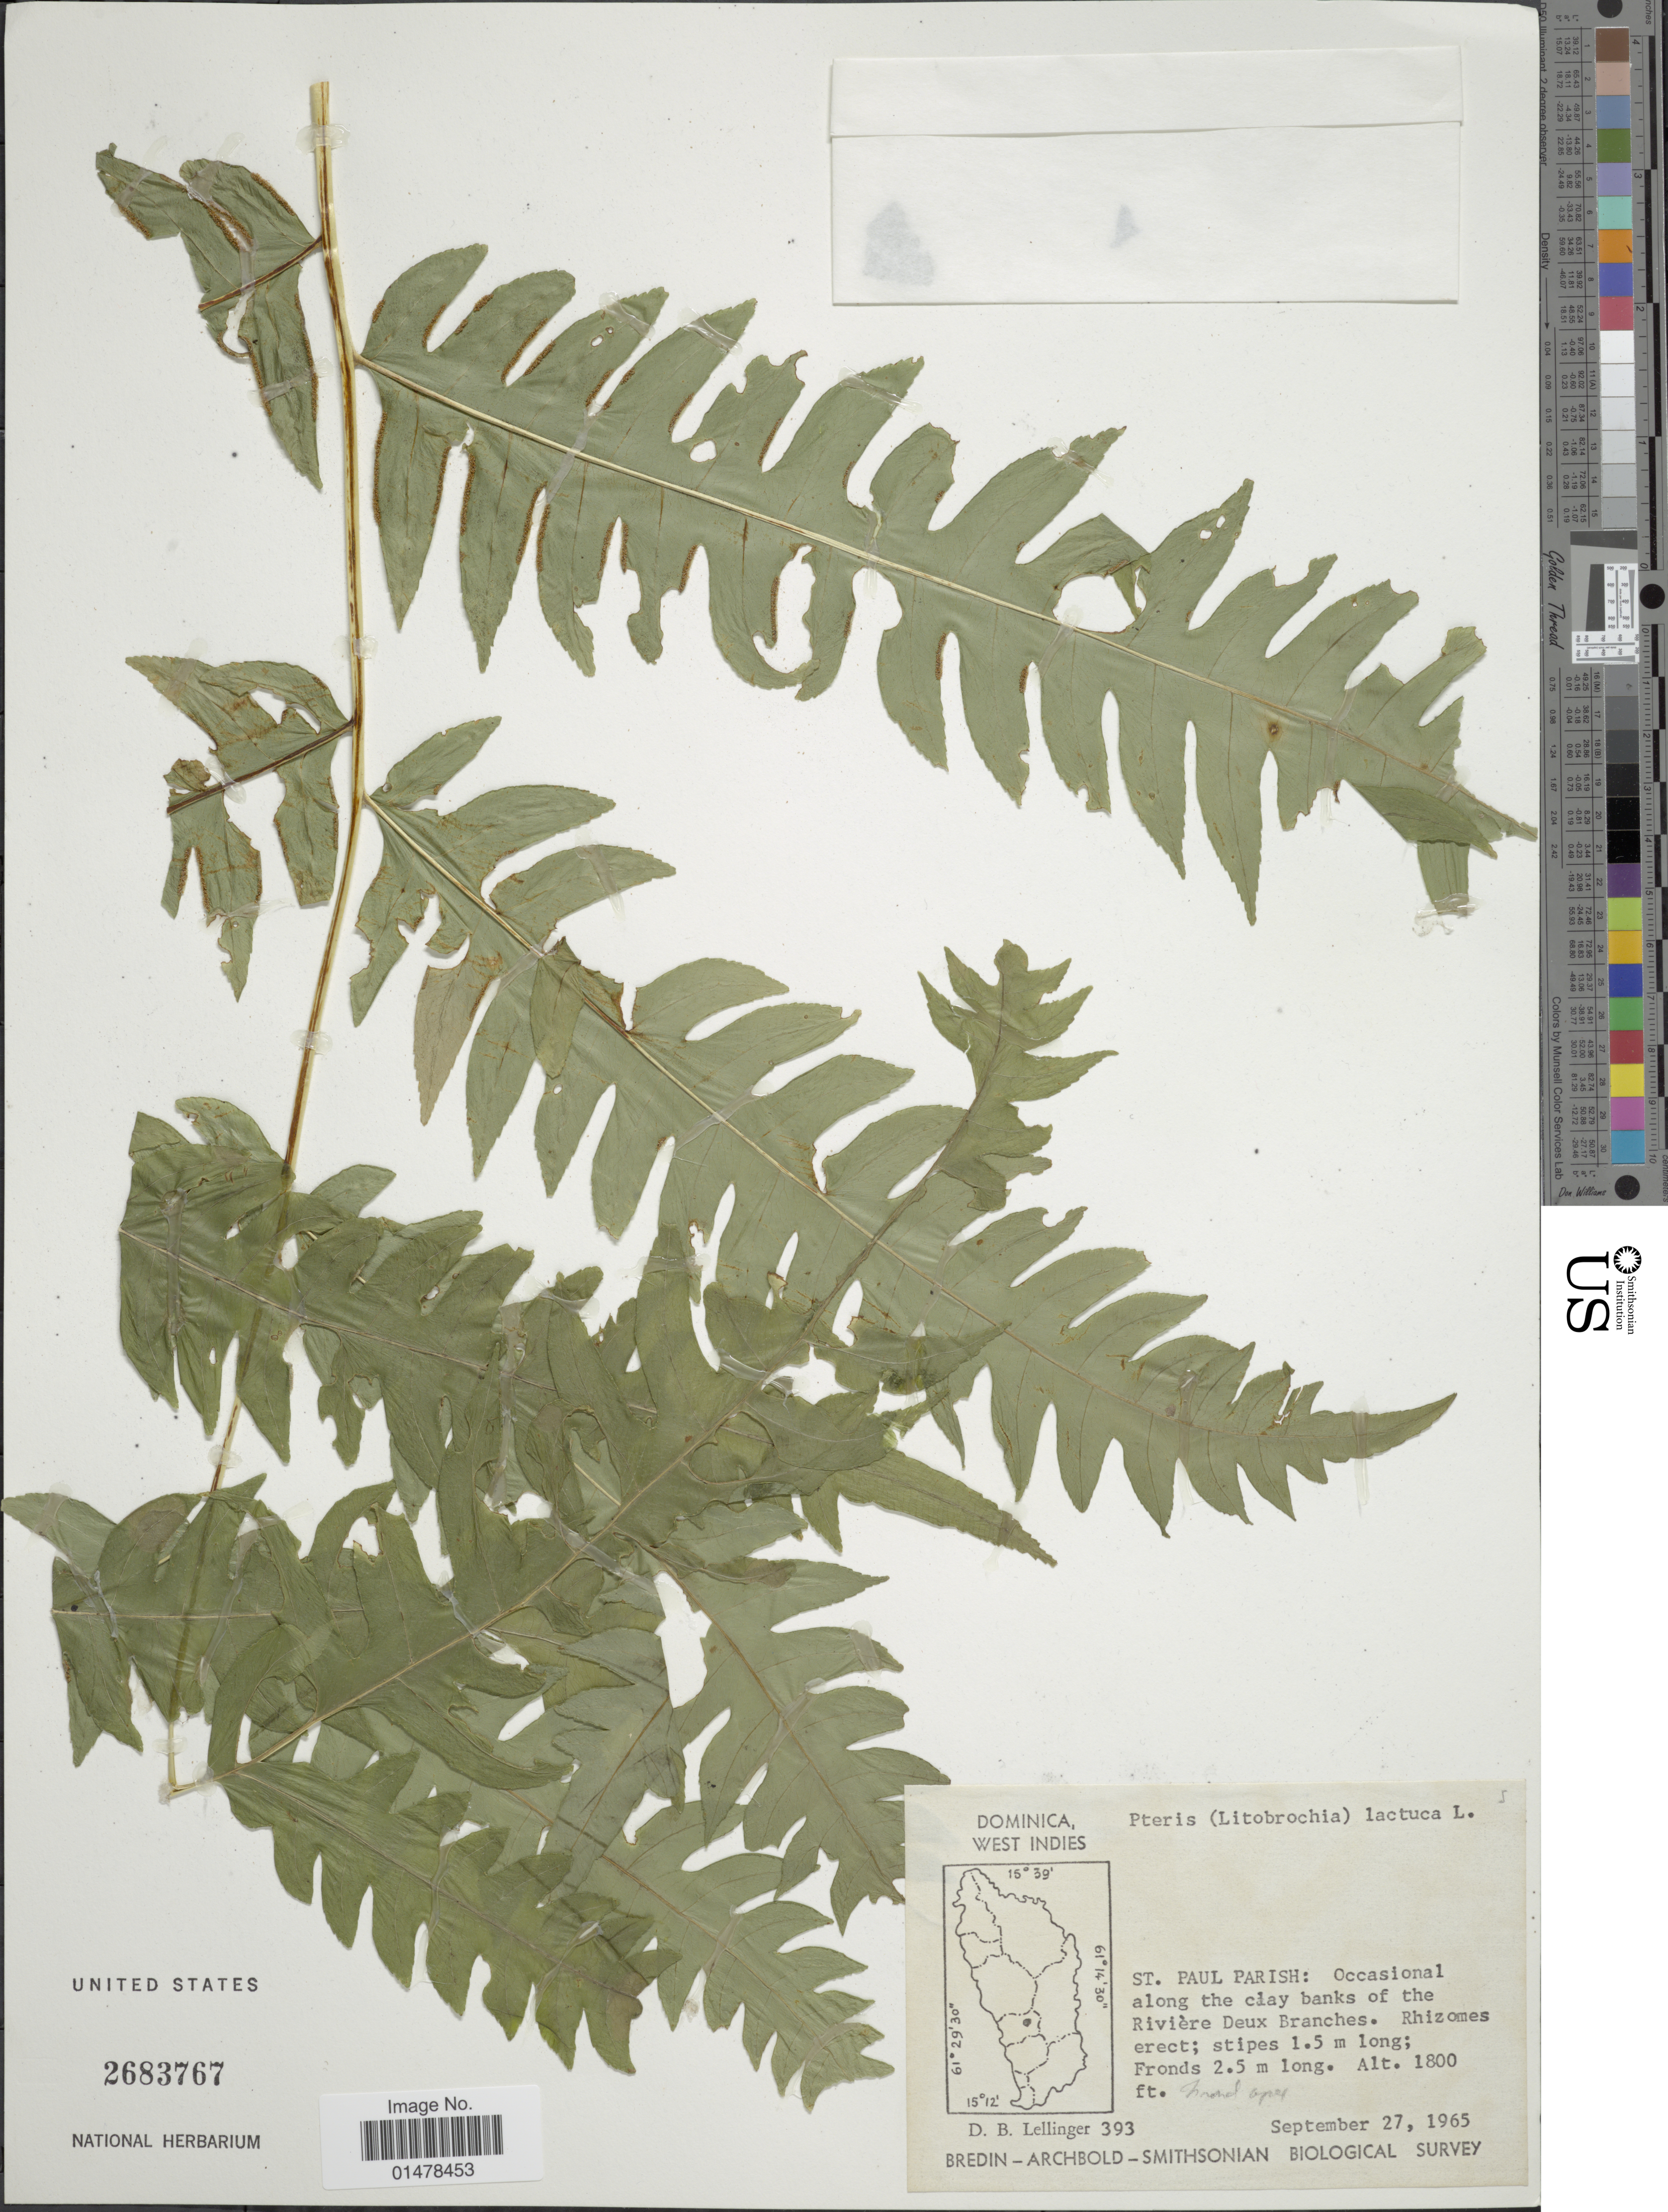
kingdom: Plantae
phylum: Tracheophyta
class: Polypodiopsida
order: Polypodiales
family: Pteridaceae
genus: Pteris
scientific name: Pteris arborea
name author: L.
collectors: D. B. Lellinger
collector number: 393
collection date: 1965-09-27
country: Dominica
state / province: St. Paul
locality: St Paul Parish: Occasional along the clay banks of the Rivière Deux Branches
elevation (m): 549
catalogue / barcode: US 2683767